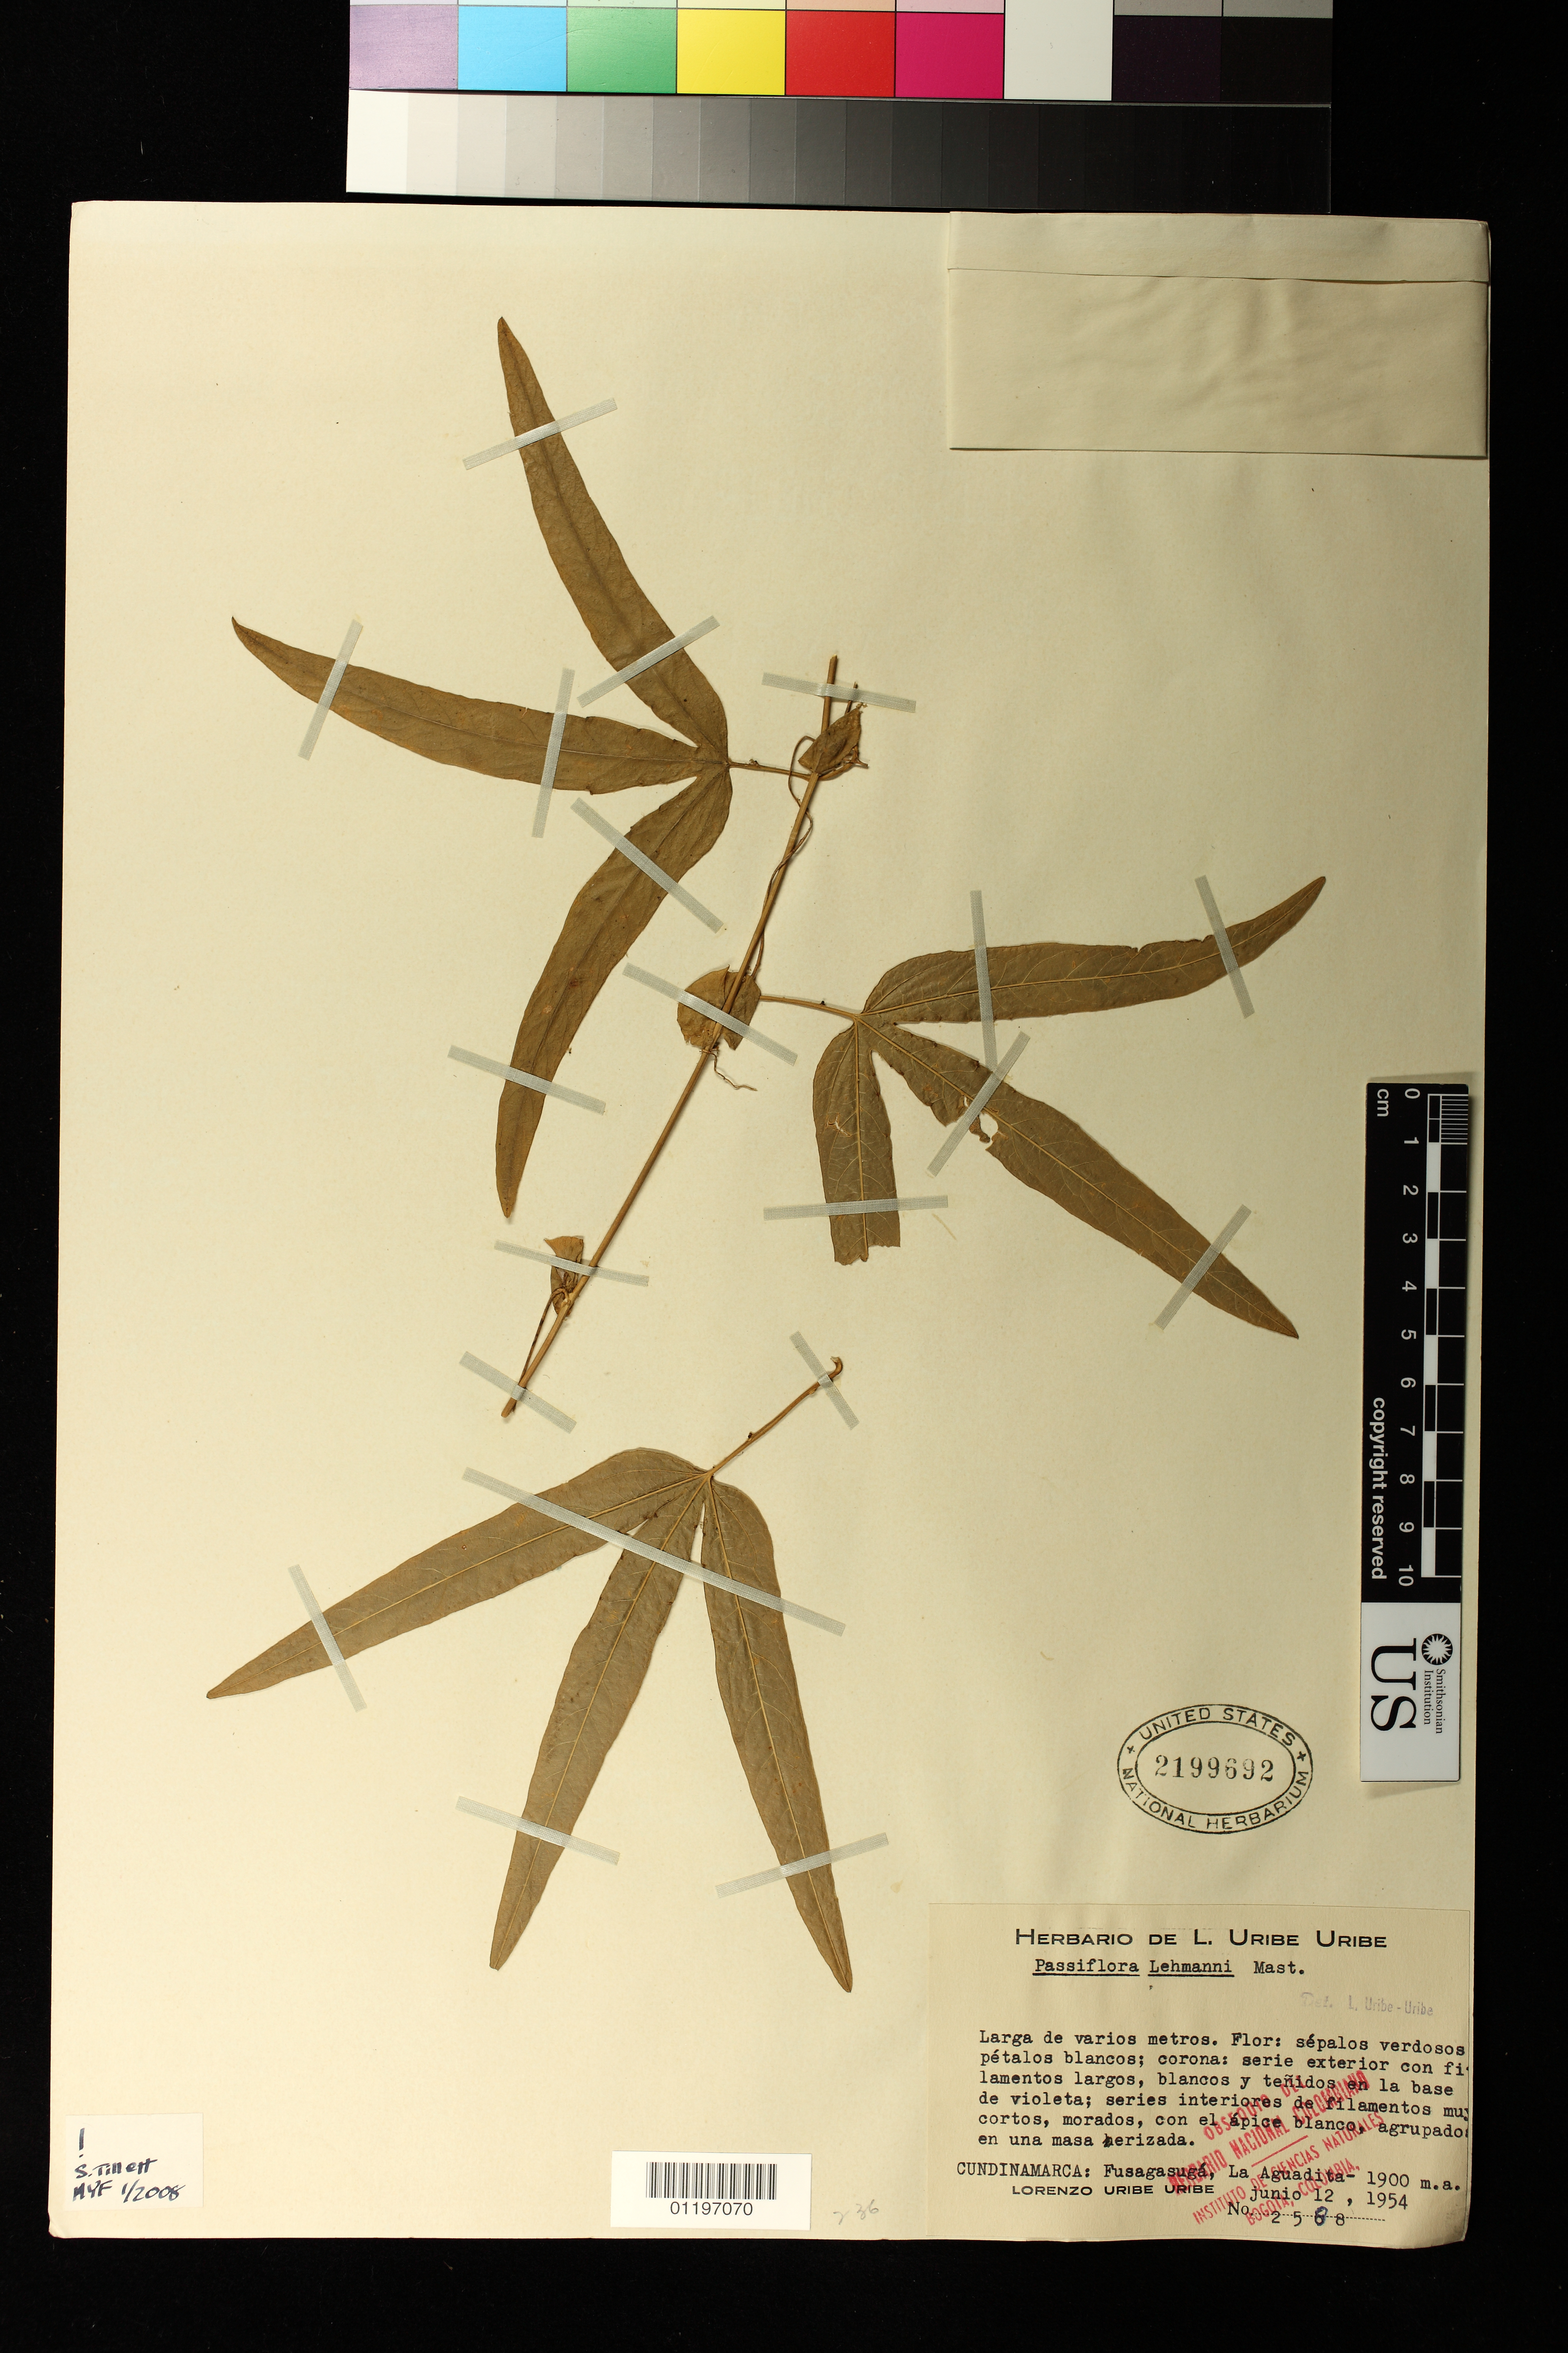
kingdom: Plantae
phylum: Tracheophyta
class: Magnoliopsida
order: Malpighiales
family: Passifloraceae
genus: Passiflora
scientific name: Passiflora lehmanni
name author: Mast.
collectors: L. Uribe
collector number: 2588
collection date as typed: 06 Dec 1954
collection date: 1954-12-06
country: Colombia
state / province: Cundinamarca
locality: Cundinamarca: Fusagasuga, La Aguadite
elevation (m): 1900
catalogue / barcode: US 2199692